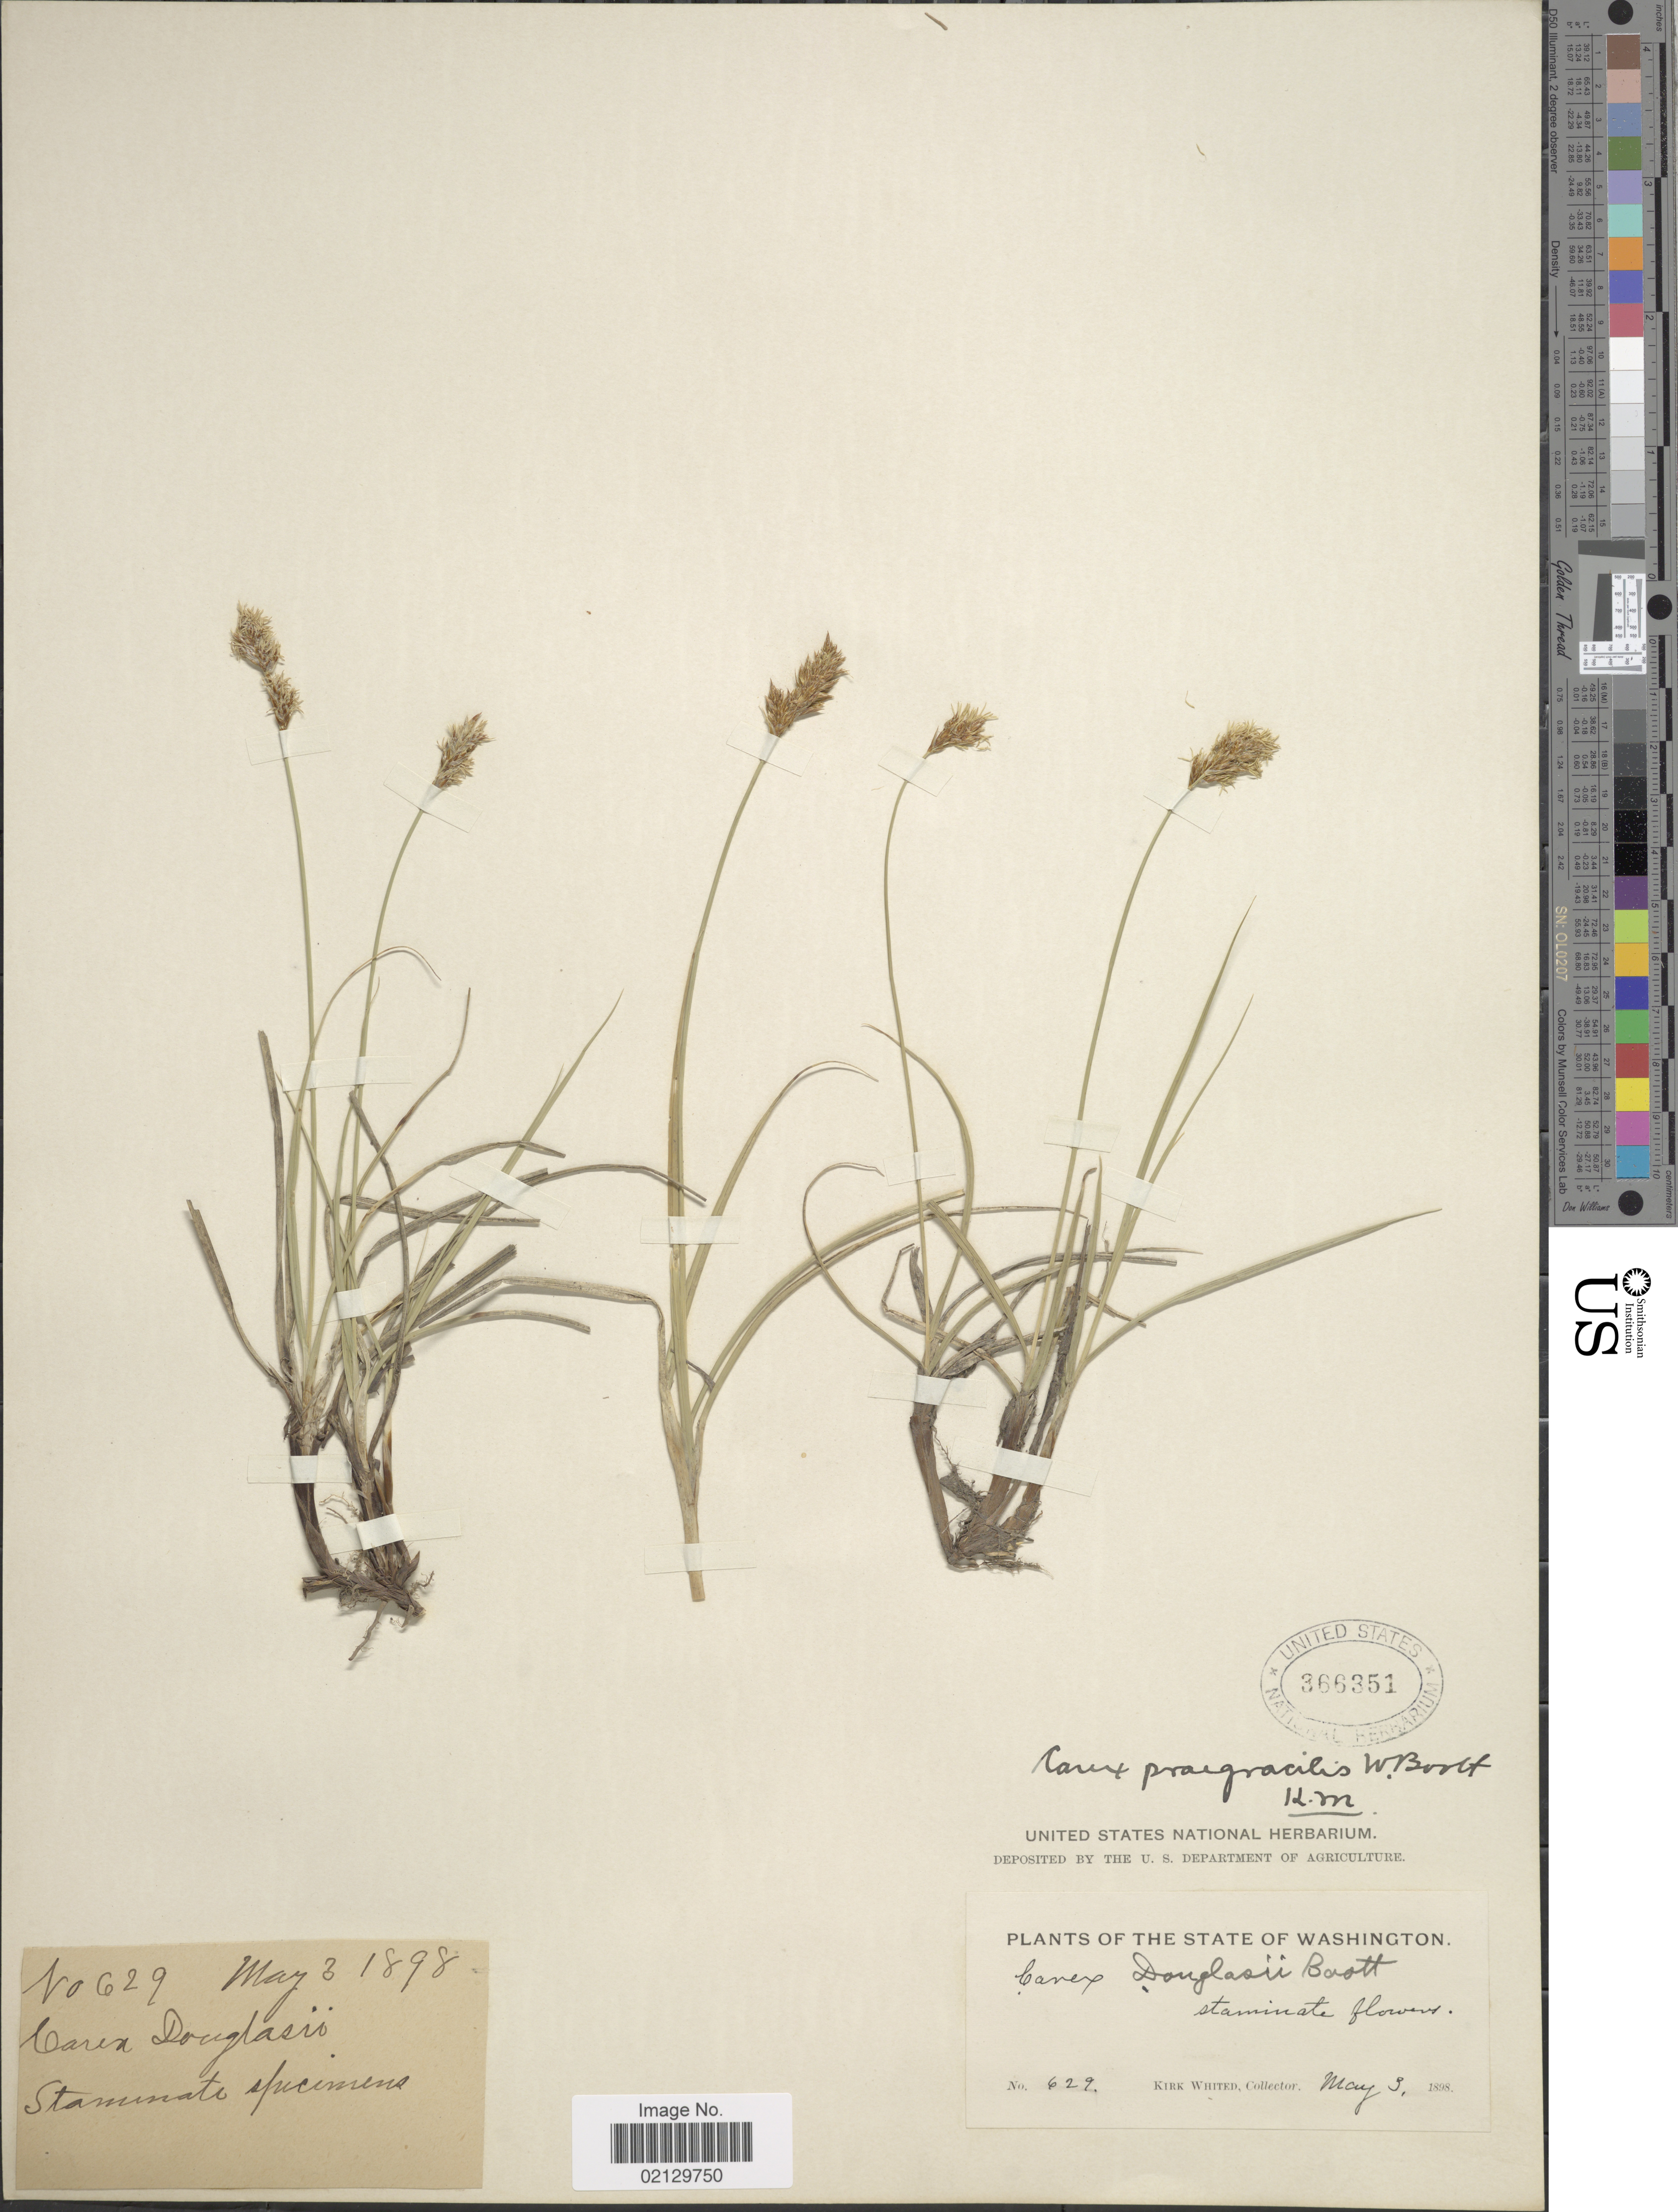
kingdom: Plantae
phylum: Tracheophyta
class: Liliopsida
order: Poales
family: Cyperaceae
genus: Carex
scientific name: Carex praegracilis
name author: W. Boott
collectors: K. Whited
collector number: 629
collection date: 1898-05-03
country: United States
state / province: Washington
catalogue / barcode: US 366351